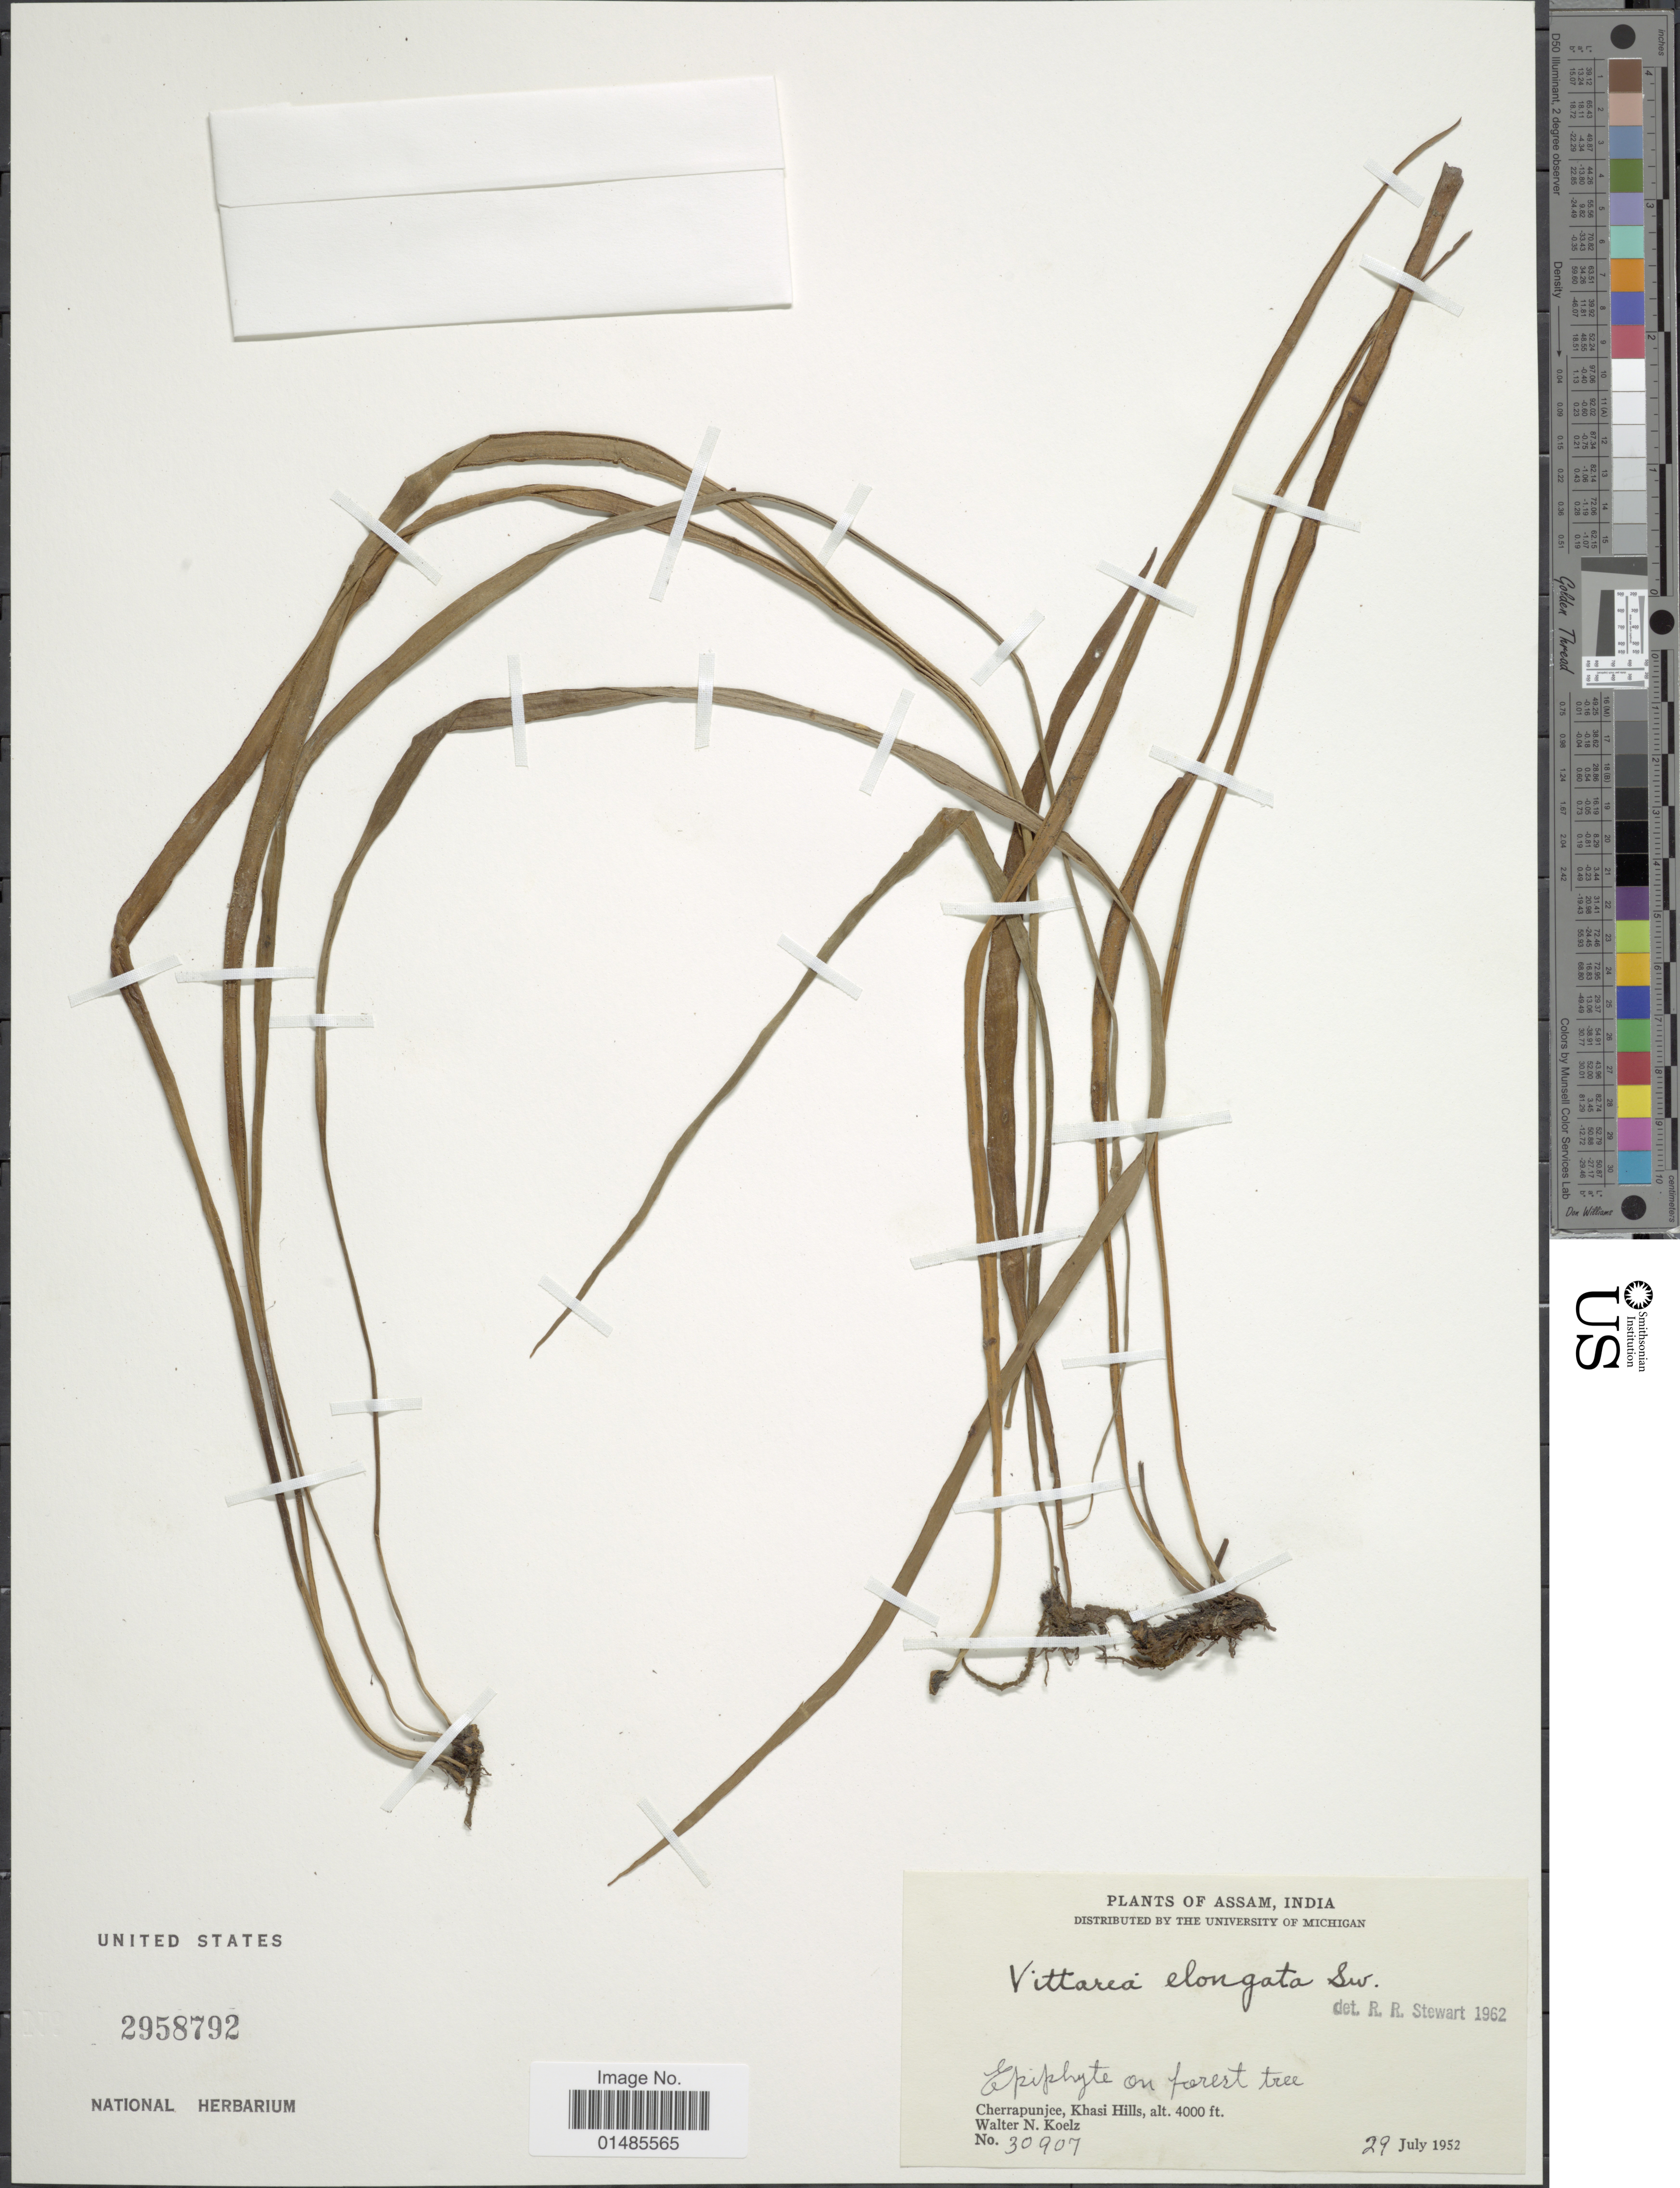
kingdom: Plantae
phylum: Tracheophyta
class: Polypodiopsida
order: Polypodiales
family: Pteridaceae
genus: Haplopteris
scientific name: Haplopteris elongata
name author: (Sw.) Crane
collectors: W. N. Koelz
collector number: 30907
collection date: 1952-07-29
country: India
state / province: Meghalaya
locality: Cherrapunjee, Khasi Hills.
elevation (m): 1219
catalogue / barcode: US 2958792